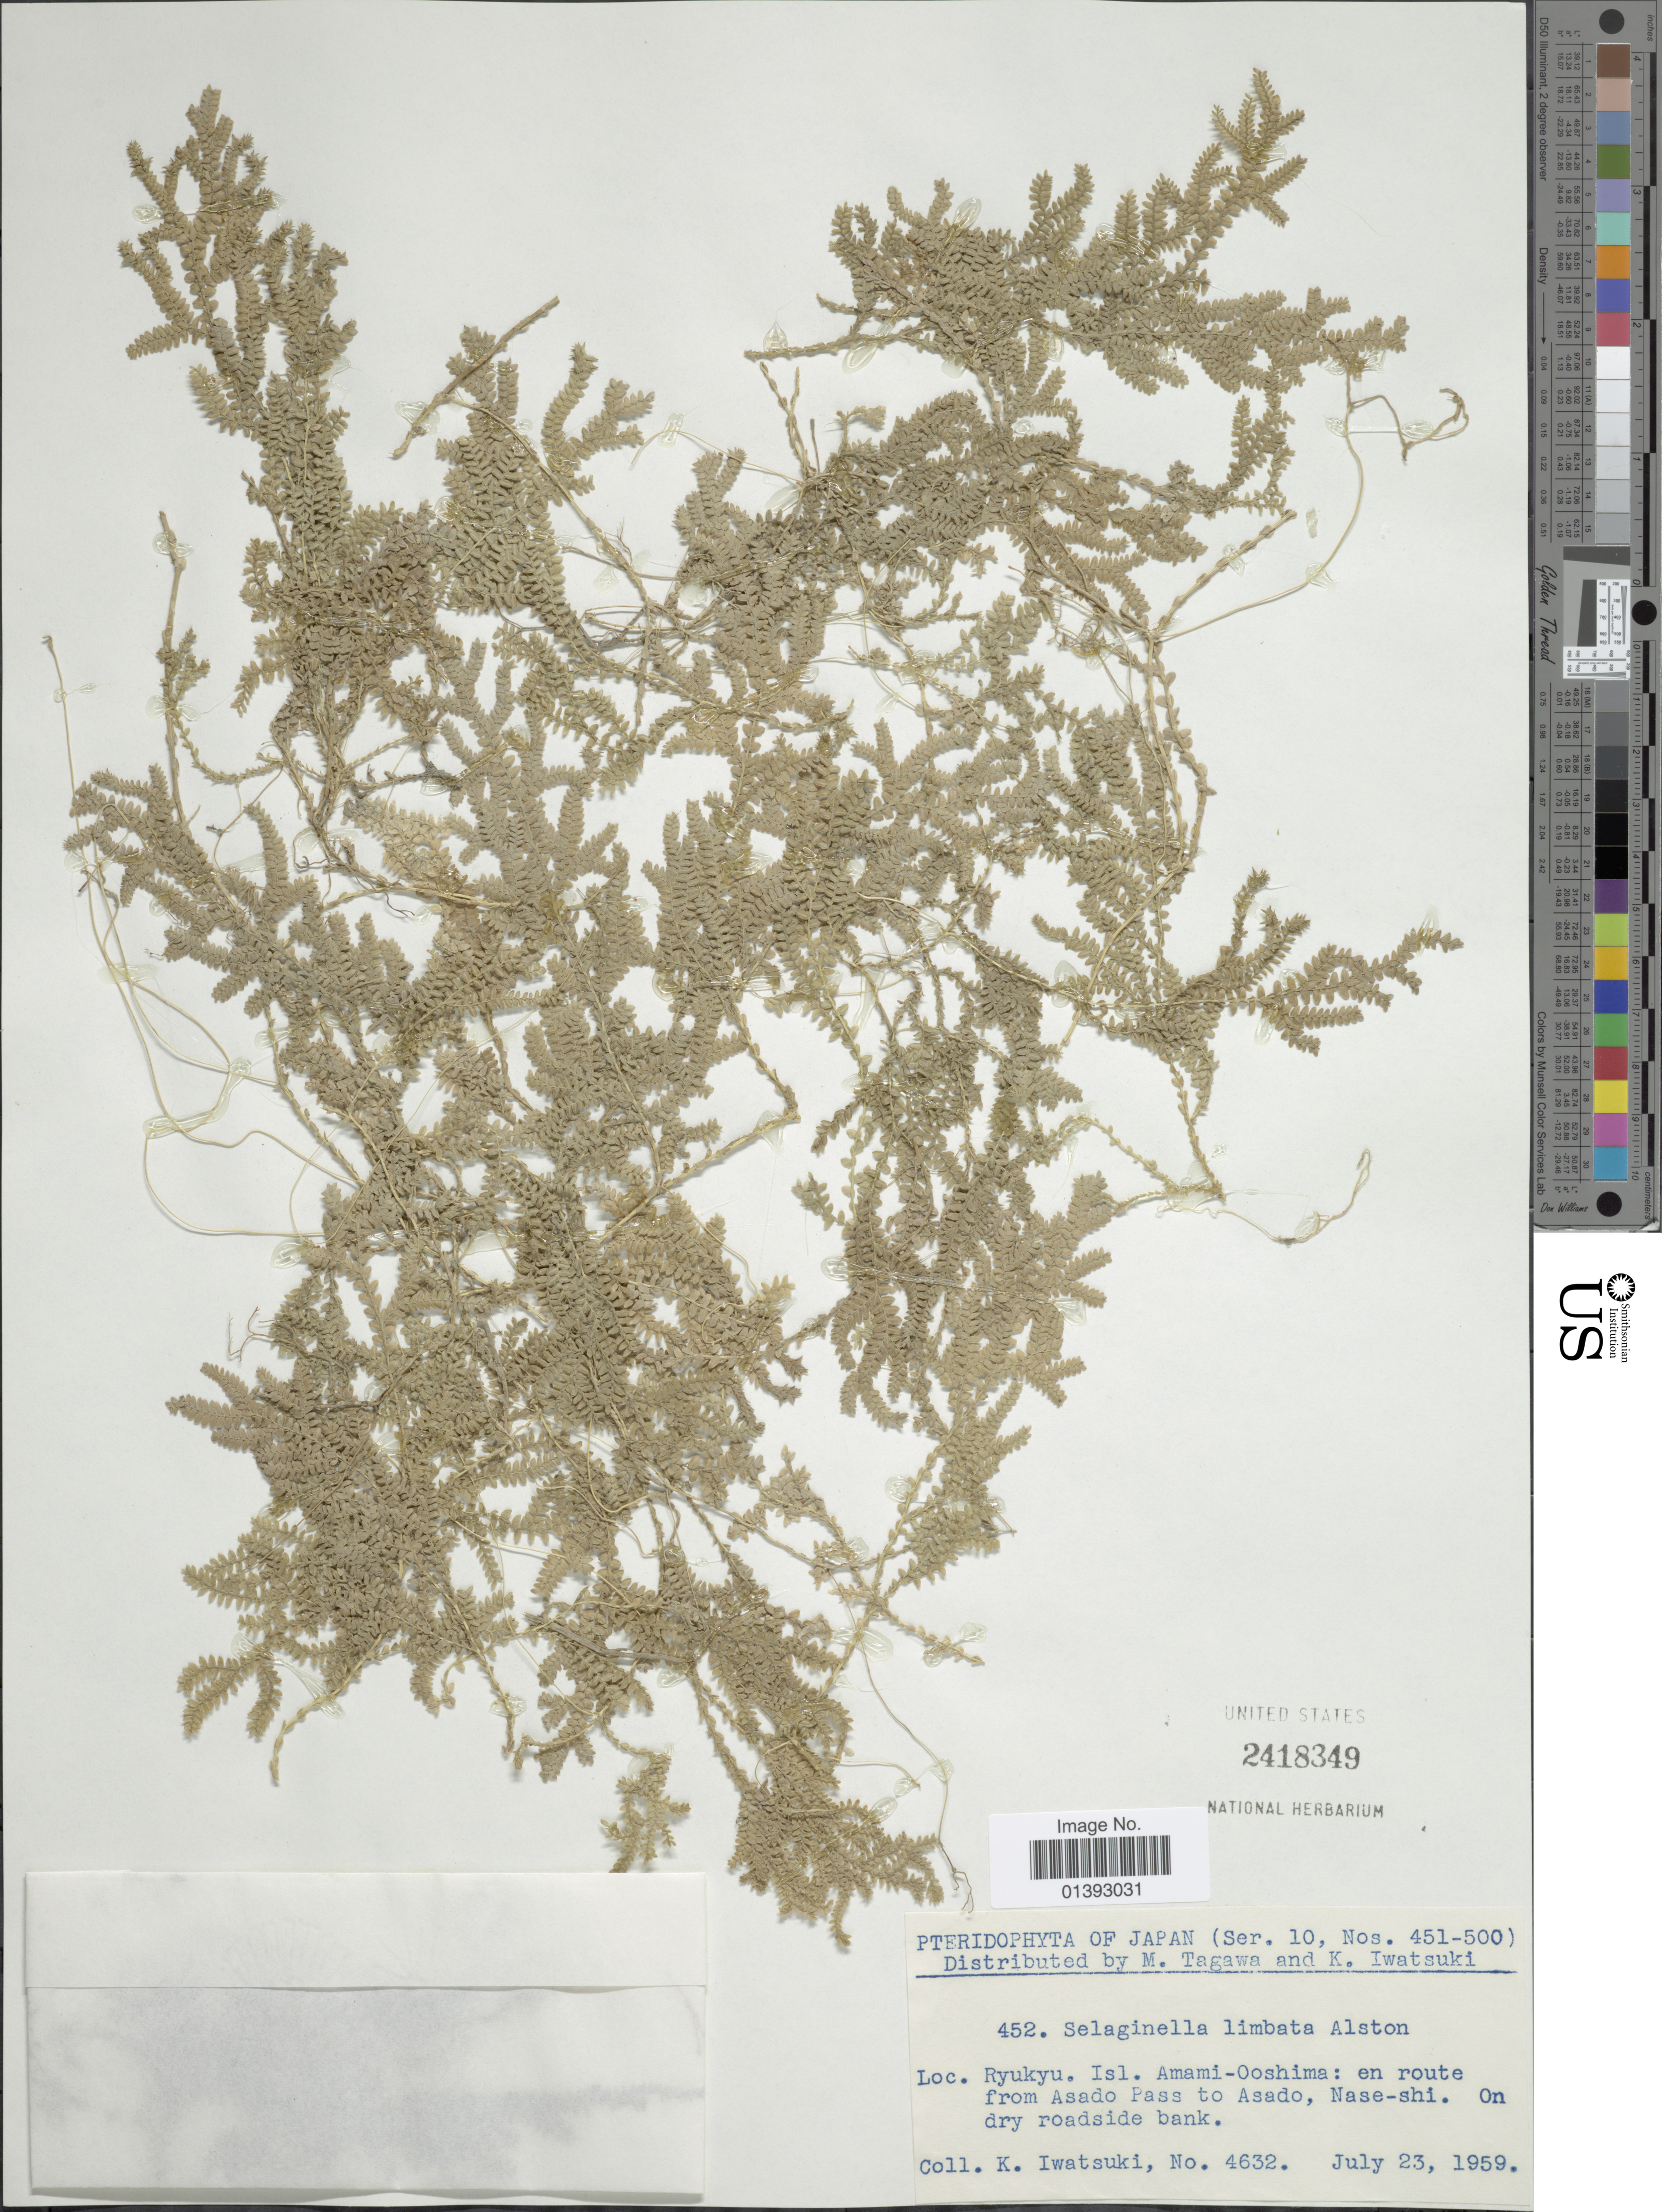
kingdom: Plantae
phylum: Tracheophyta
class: Lycopodiopsida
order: Selaginellales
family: Selaginellaceae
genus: Selaginella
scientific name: Selaginella limbata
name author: Alston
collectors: K. Iwatsuki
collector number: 4632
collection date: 1959-07-23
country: Japan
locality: Amami-Ooshima: en route from Asado Pass to Asado, Nase-Shi, on dry roadside bank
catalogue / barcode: US 2418349